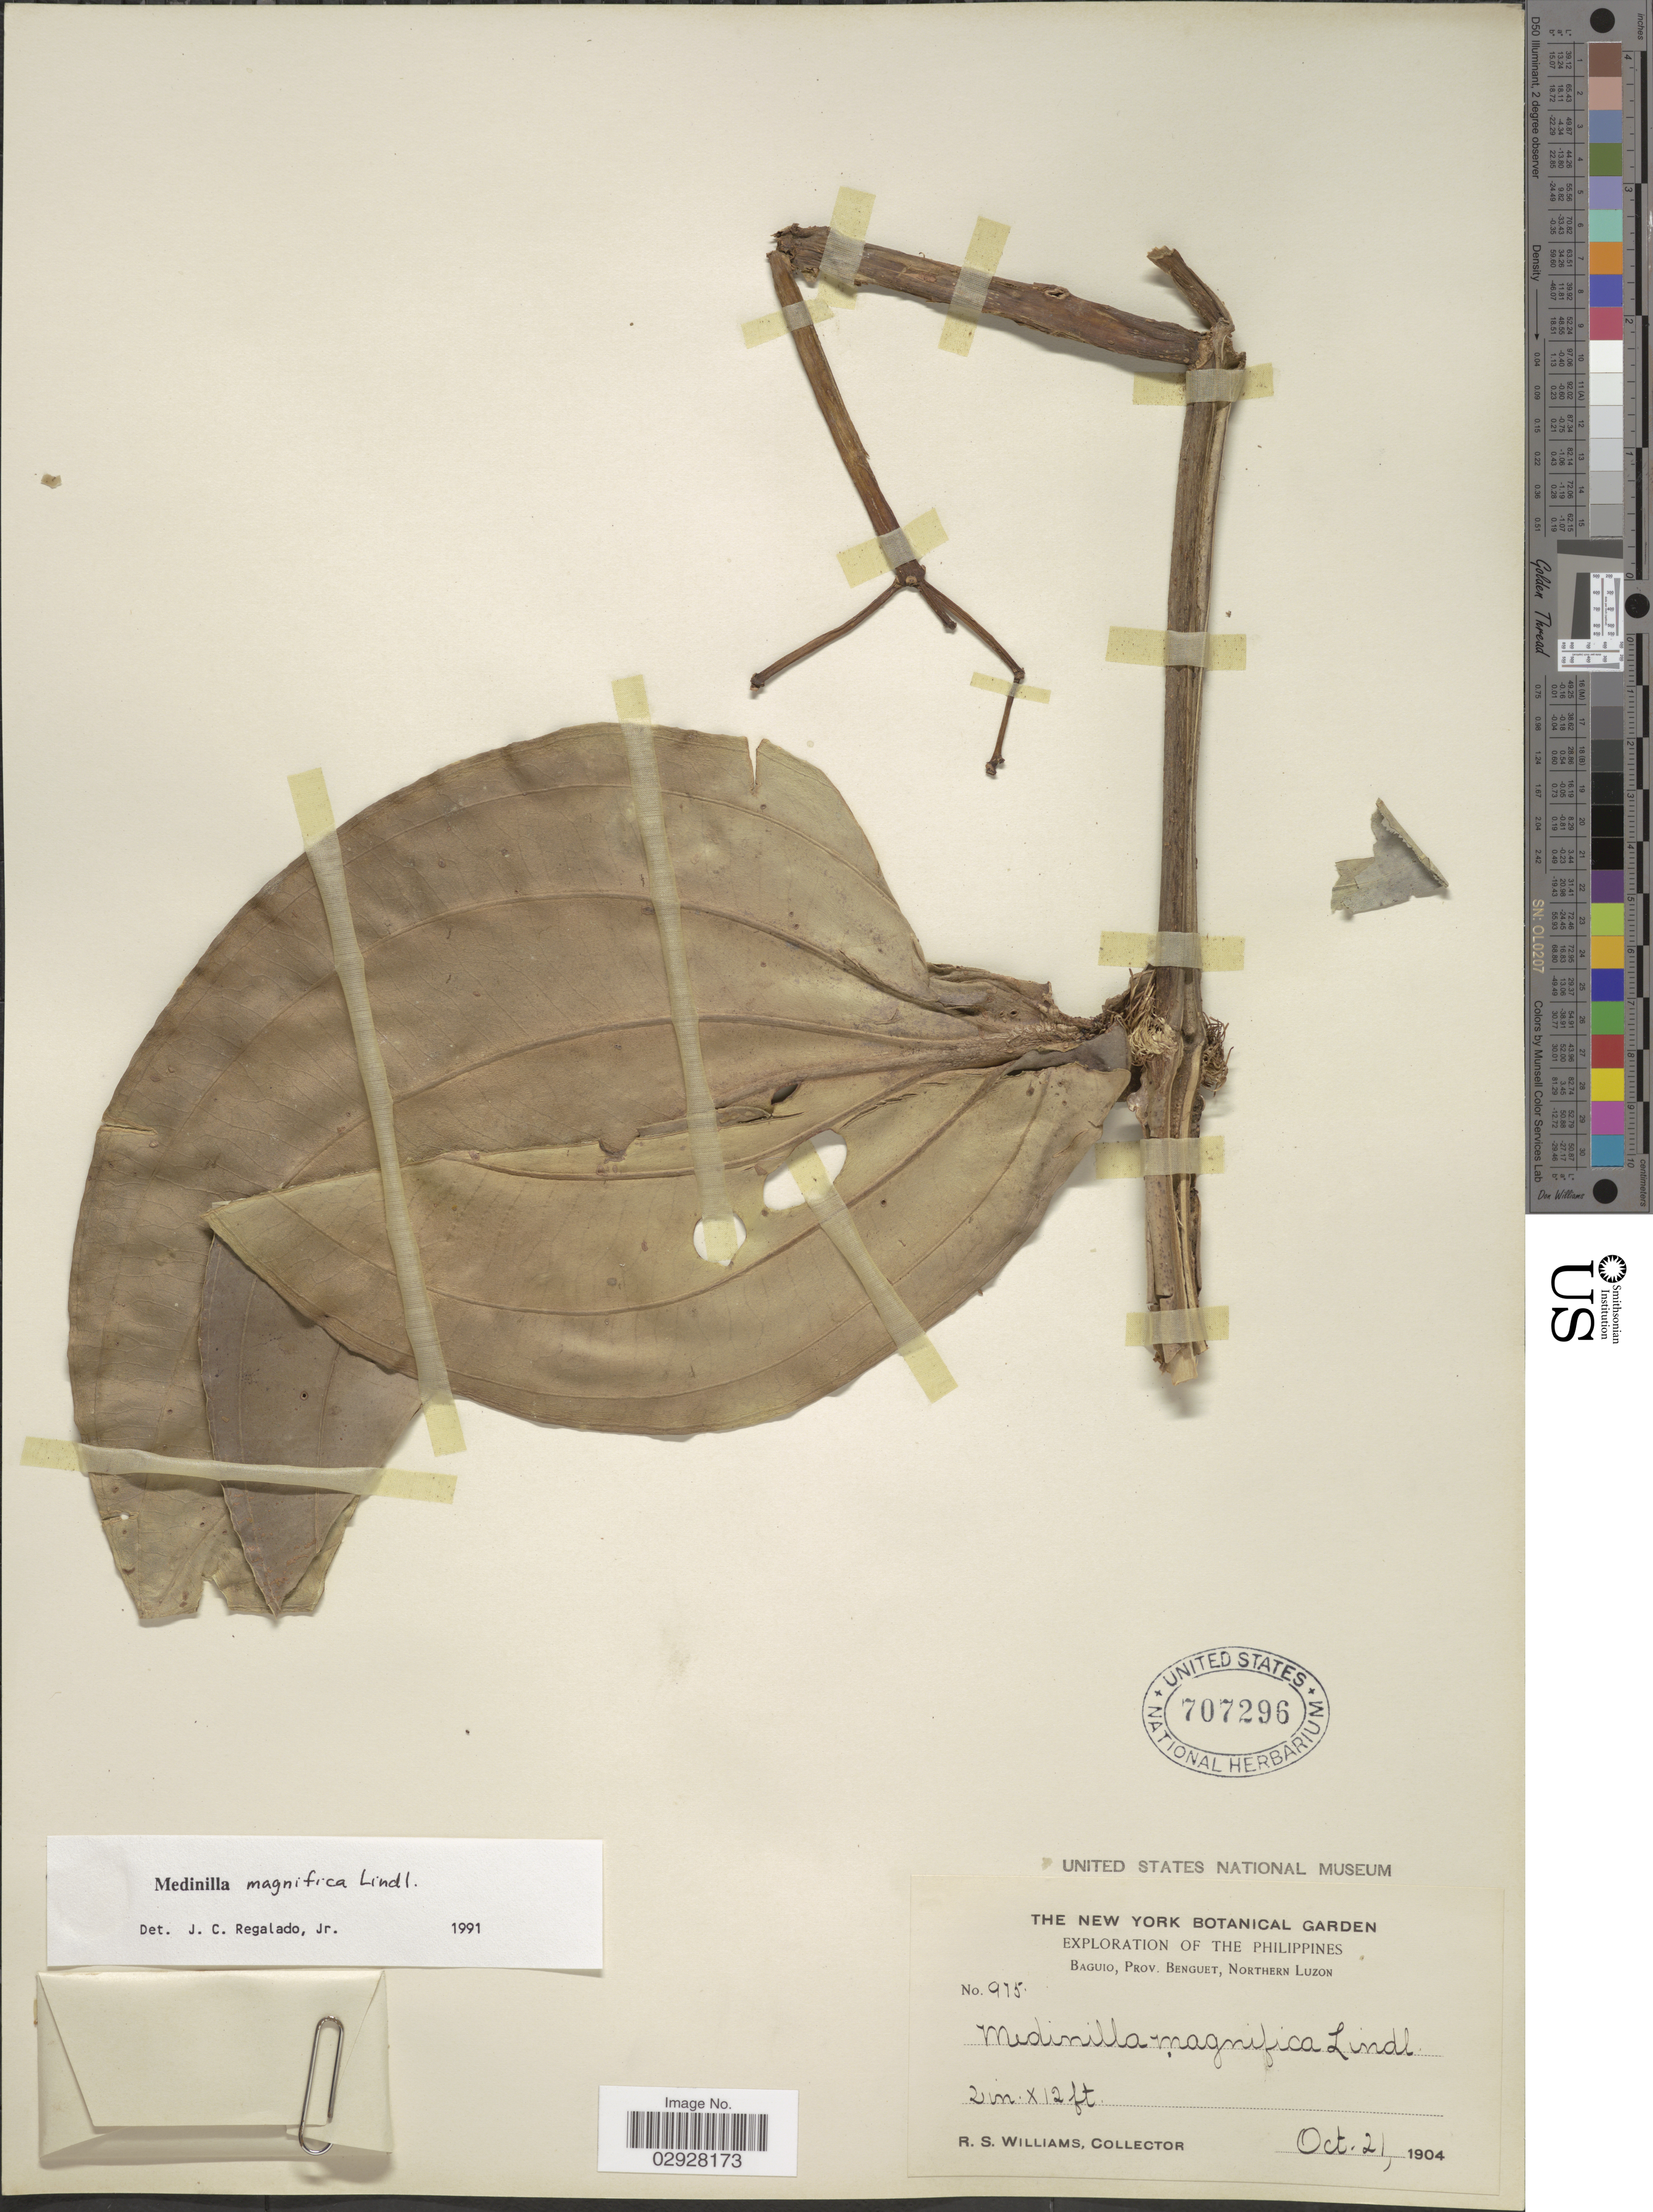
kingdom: Plantae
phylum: Tracheophyta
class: Magnoliopsida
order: Myrtales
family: Melastomataceae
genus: Medinilla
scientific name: Medinilla magnifica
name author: Lindl.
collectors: R. S. Williams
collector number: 975*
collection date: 1904-10-21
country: Philippines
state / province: Cordillera (Administrative Region)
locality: Baguio, Prov. Benguet, Northern Luzon.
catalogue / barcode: US 707296